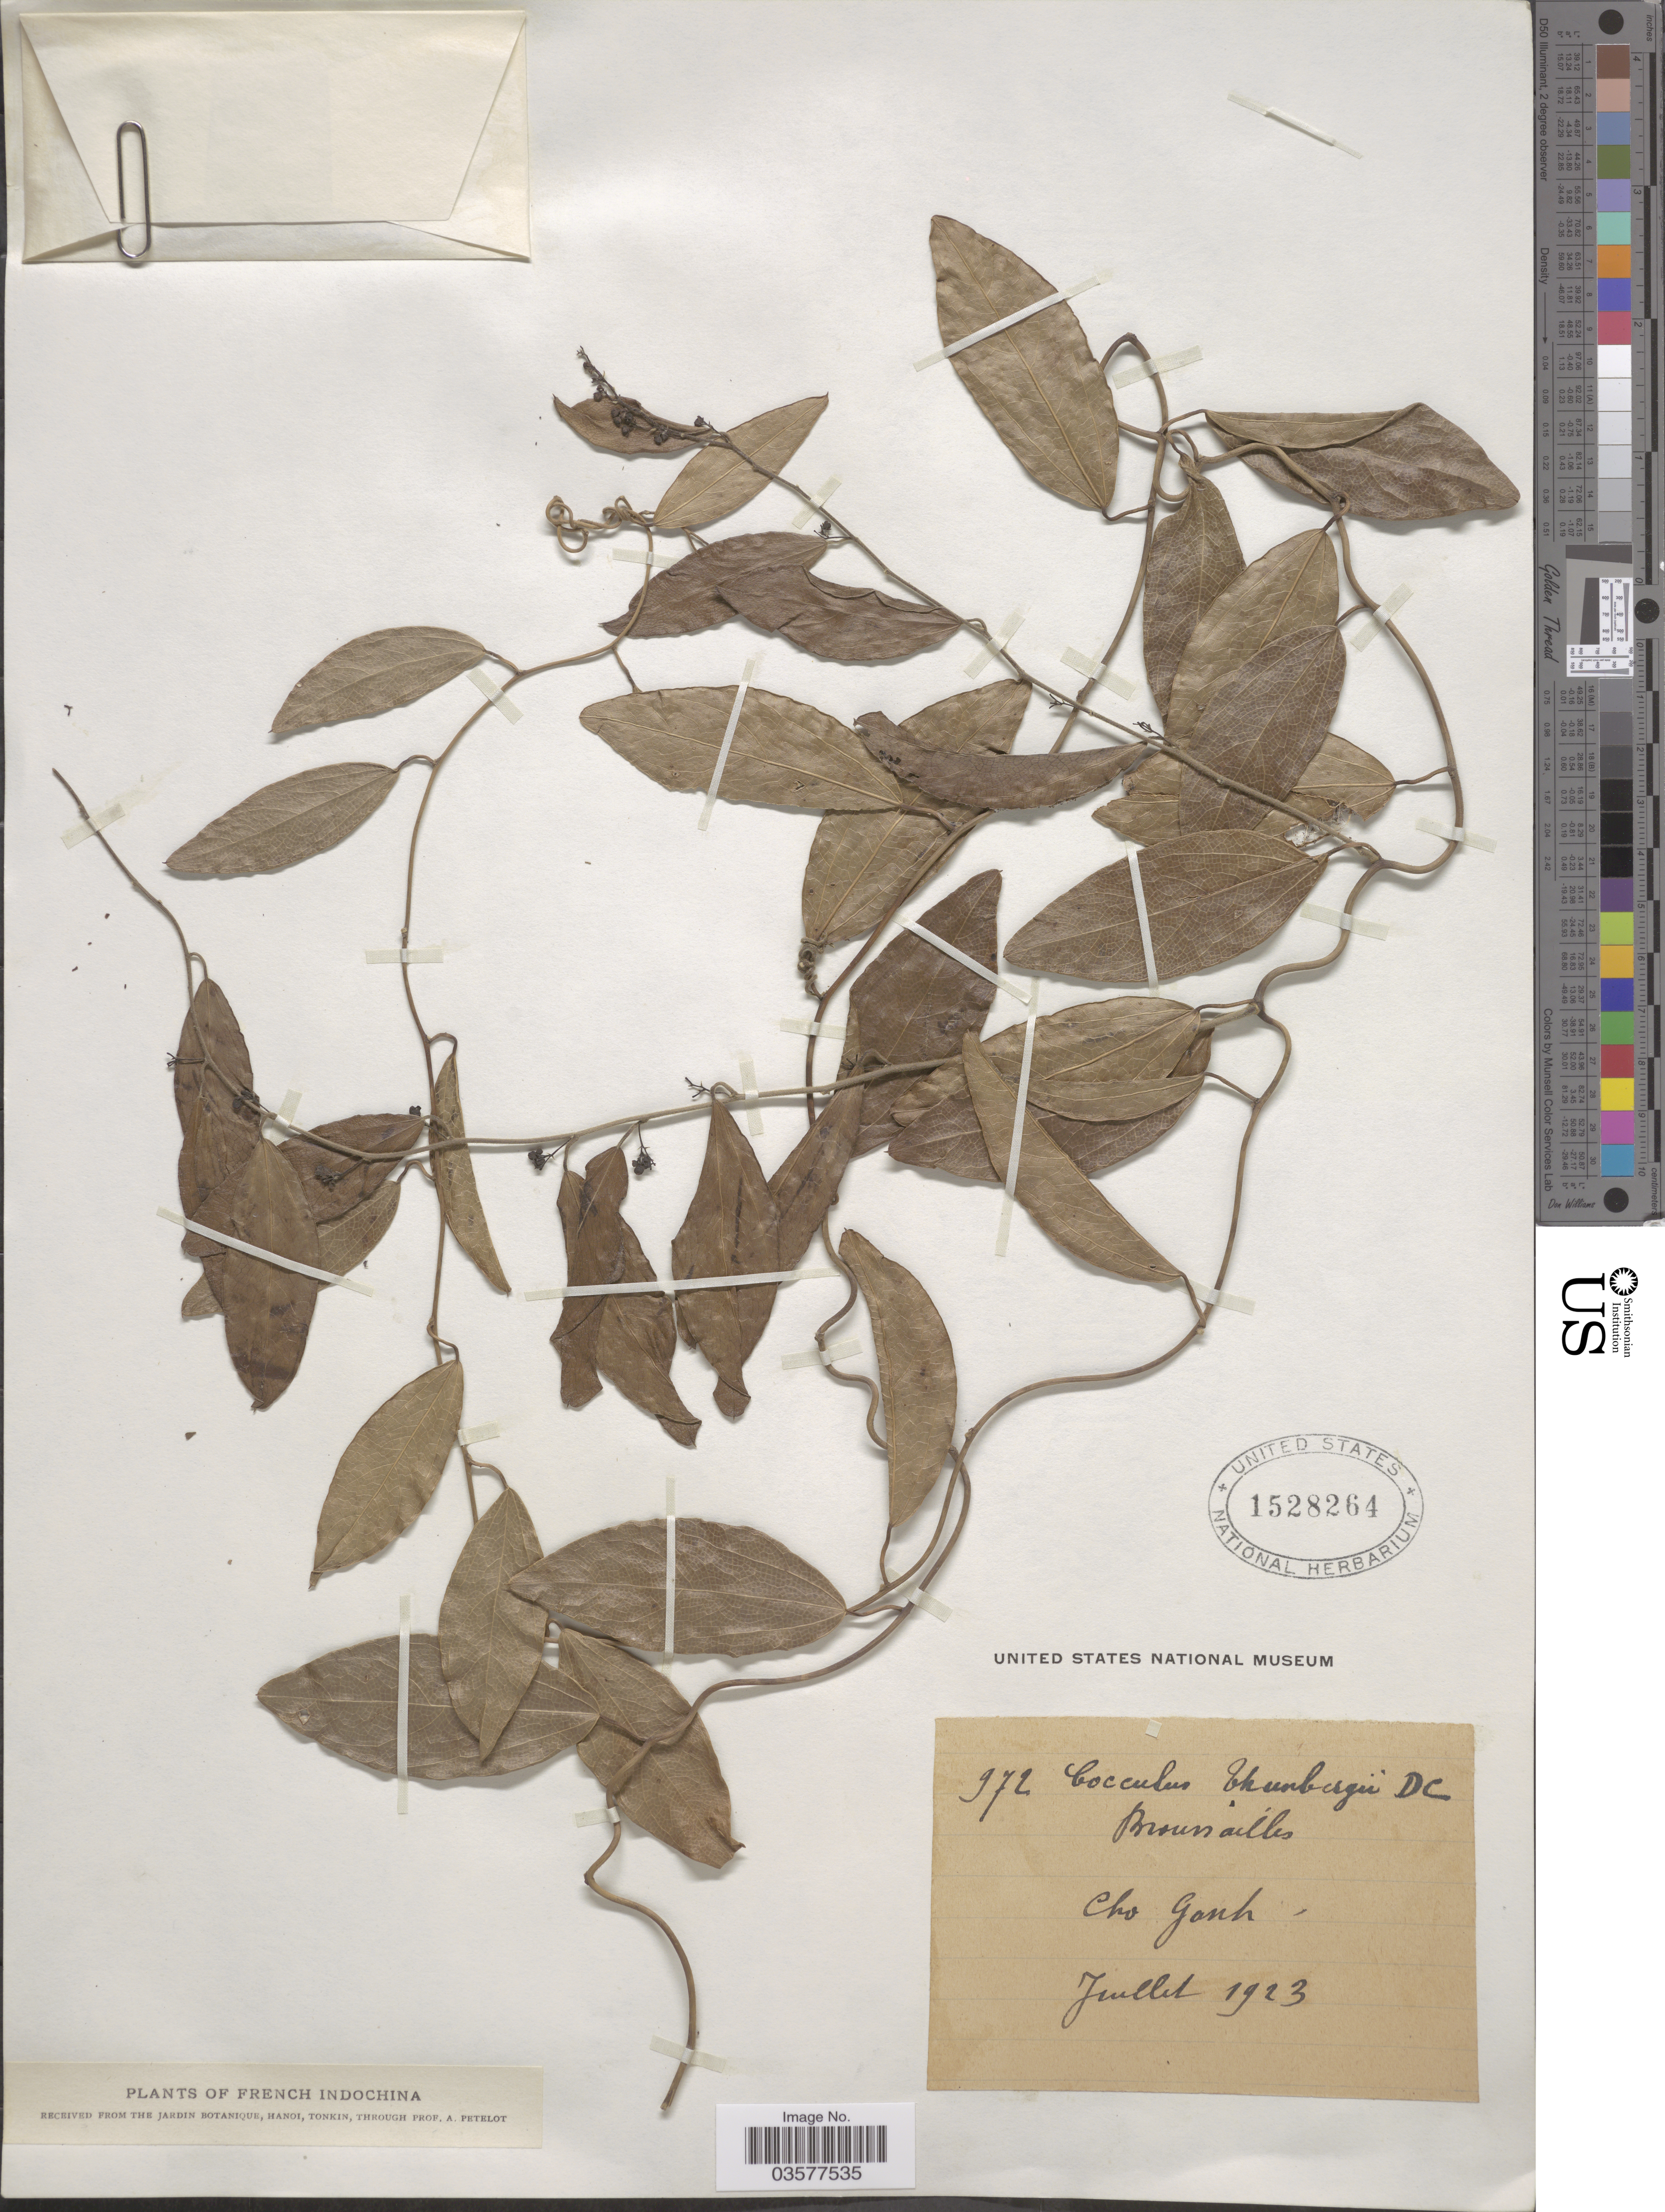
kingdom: Plantae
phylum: Tracheophyta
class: Magnoliopsida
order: Ranunculales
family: Menispermaceae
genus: Cocculus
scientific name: Cocculus orbiculatus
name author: (L.) DC.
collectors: A. Petelot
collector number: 972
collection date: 1923-07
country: Vietnam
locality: French Indochina. Cho Ganh.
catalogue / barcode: US 1528264